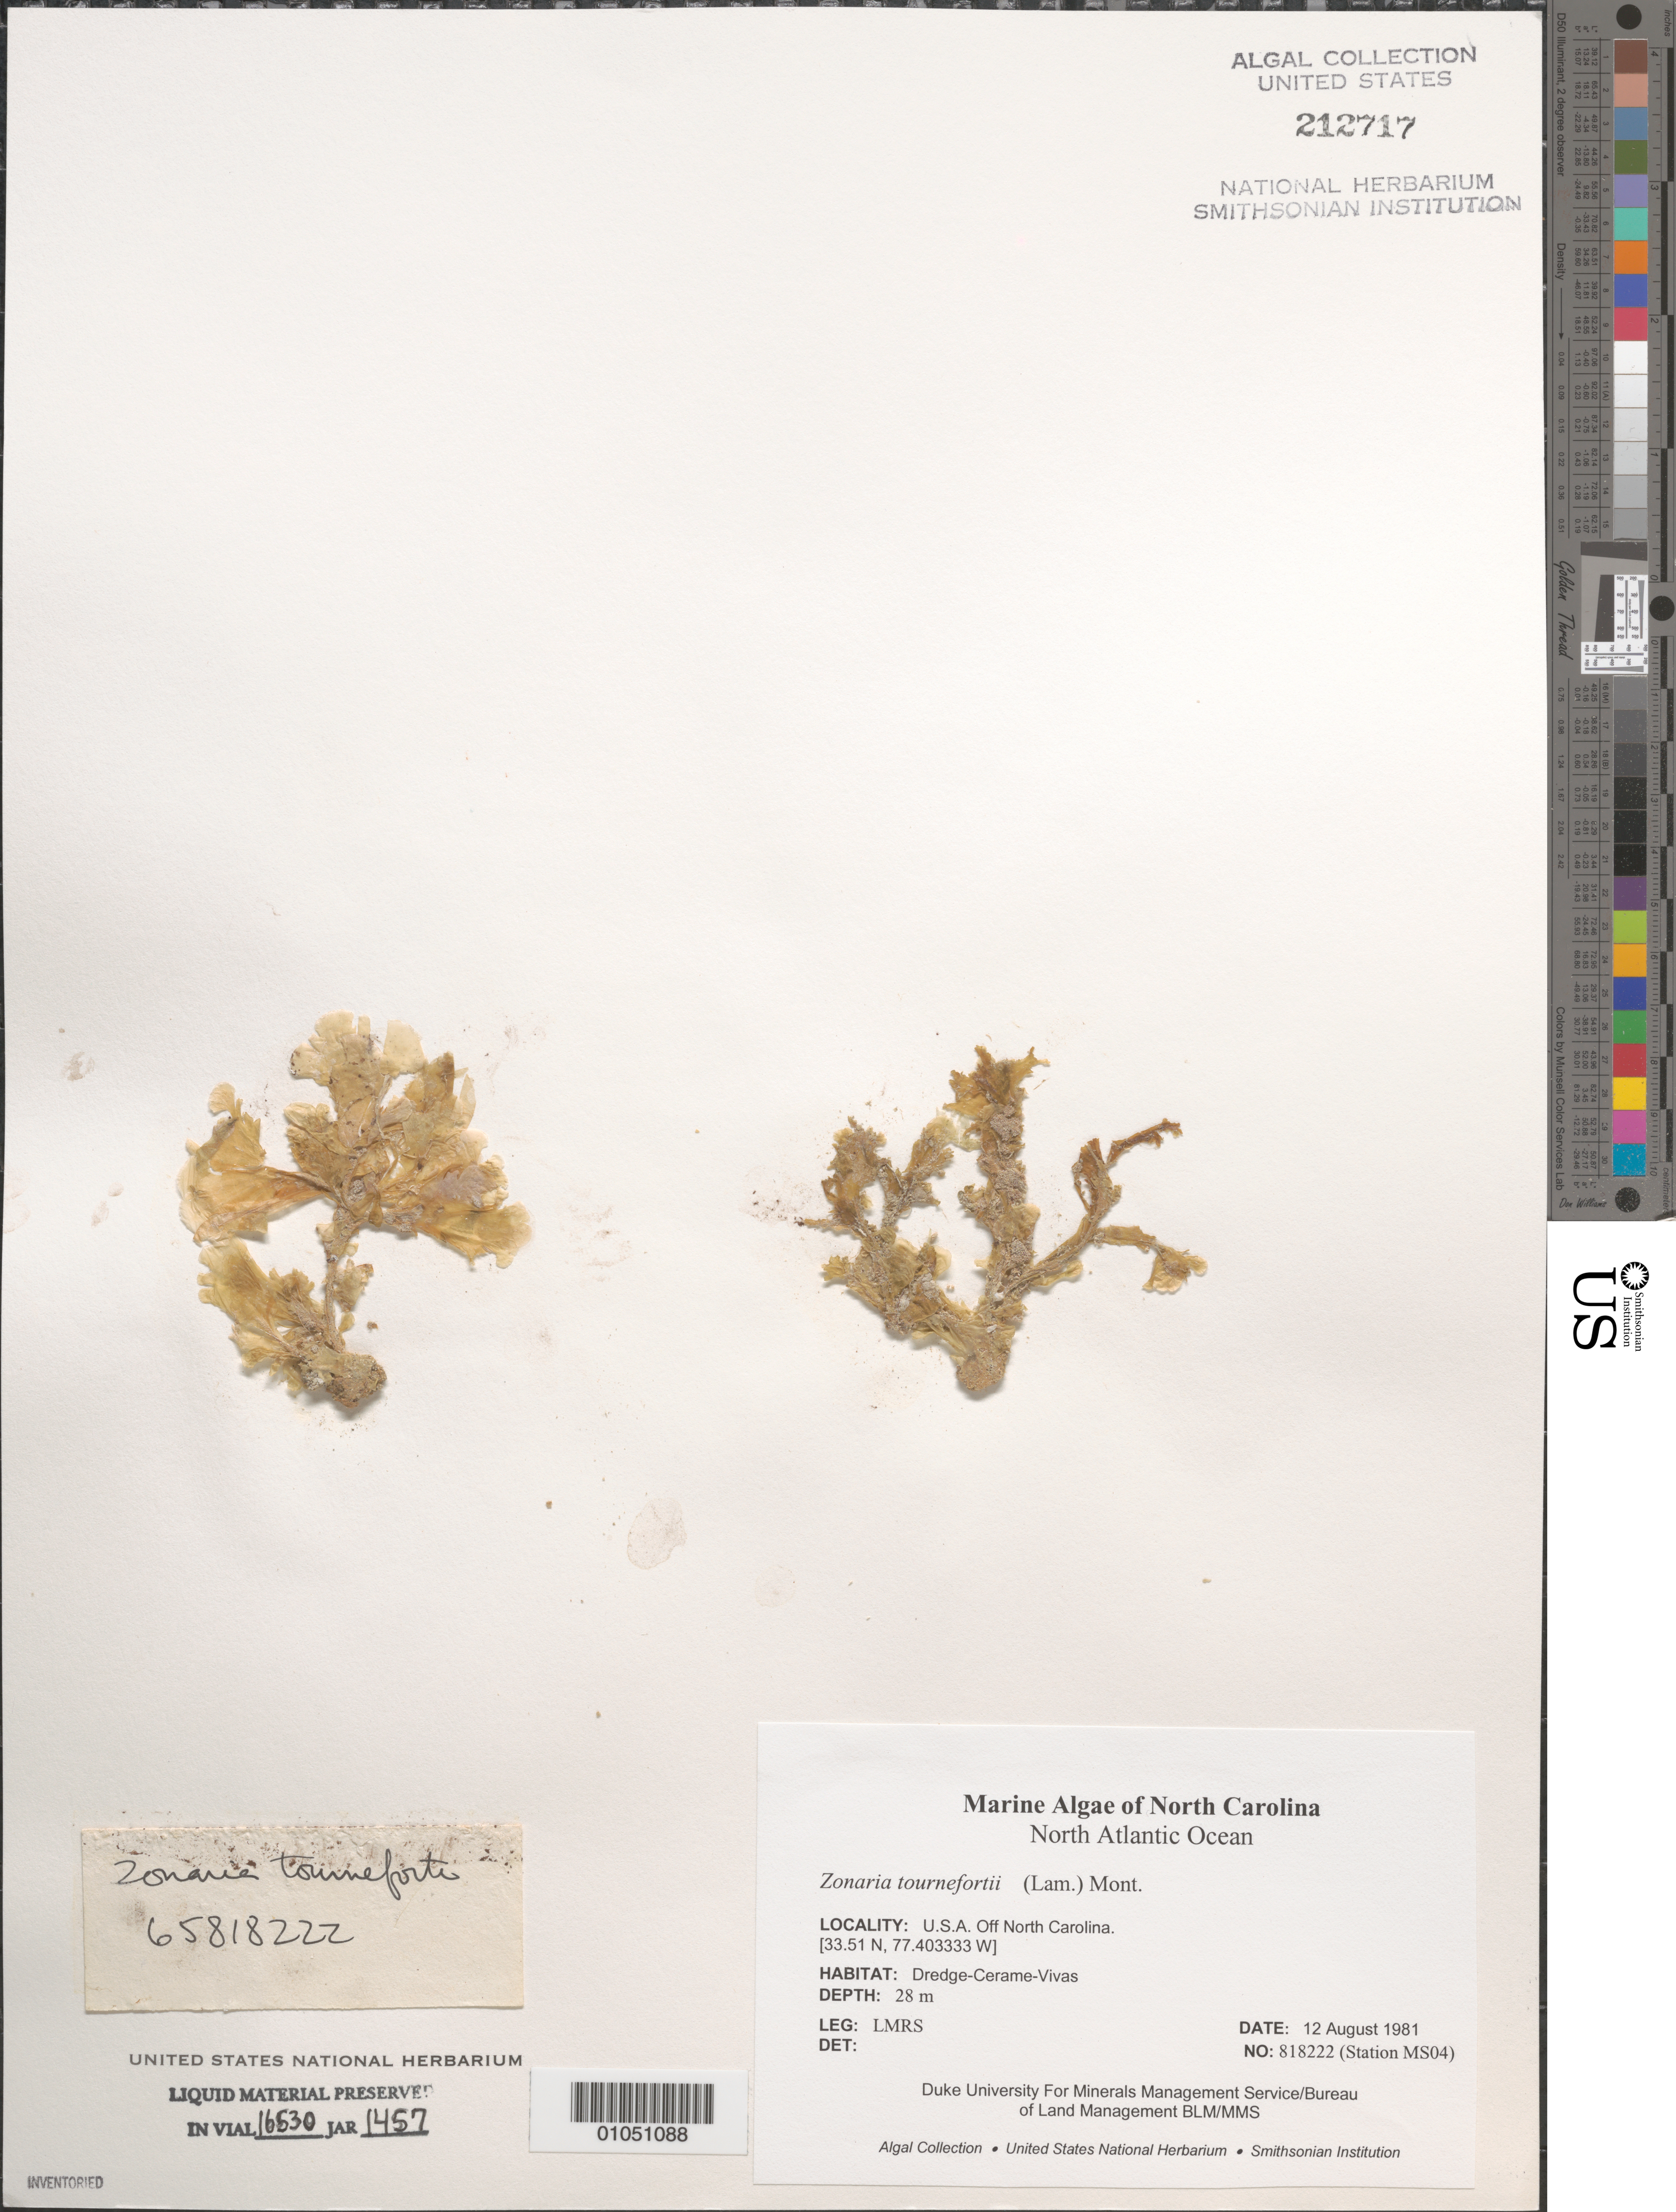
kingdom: Chromista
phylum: Ochrophyta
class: Phaeophyceae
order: Dictyotales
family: Dictyotaceae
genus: Zonaria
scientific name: Zonaria tournefortii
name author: (J.V.Lamouroux) Mont.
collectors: LMRS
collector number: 818222 (Station MS04)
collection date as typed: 12 Aug 1981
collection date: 1981-08-12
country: United States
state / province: North Carolina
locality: North Atlantic Ocean off North Carolina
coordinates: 33.518333 N, 77.406667 W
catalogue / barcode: US 212717